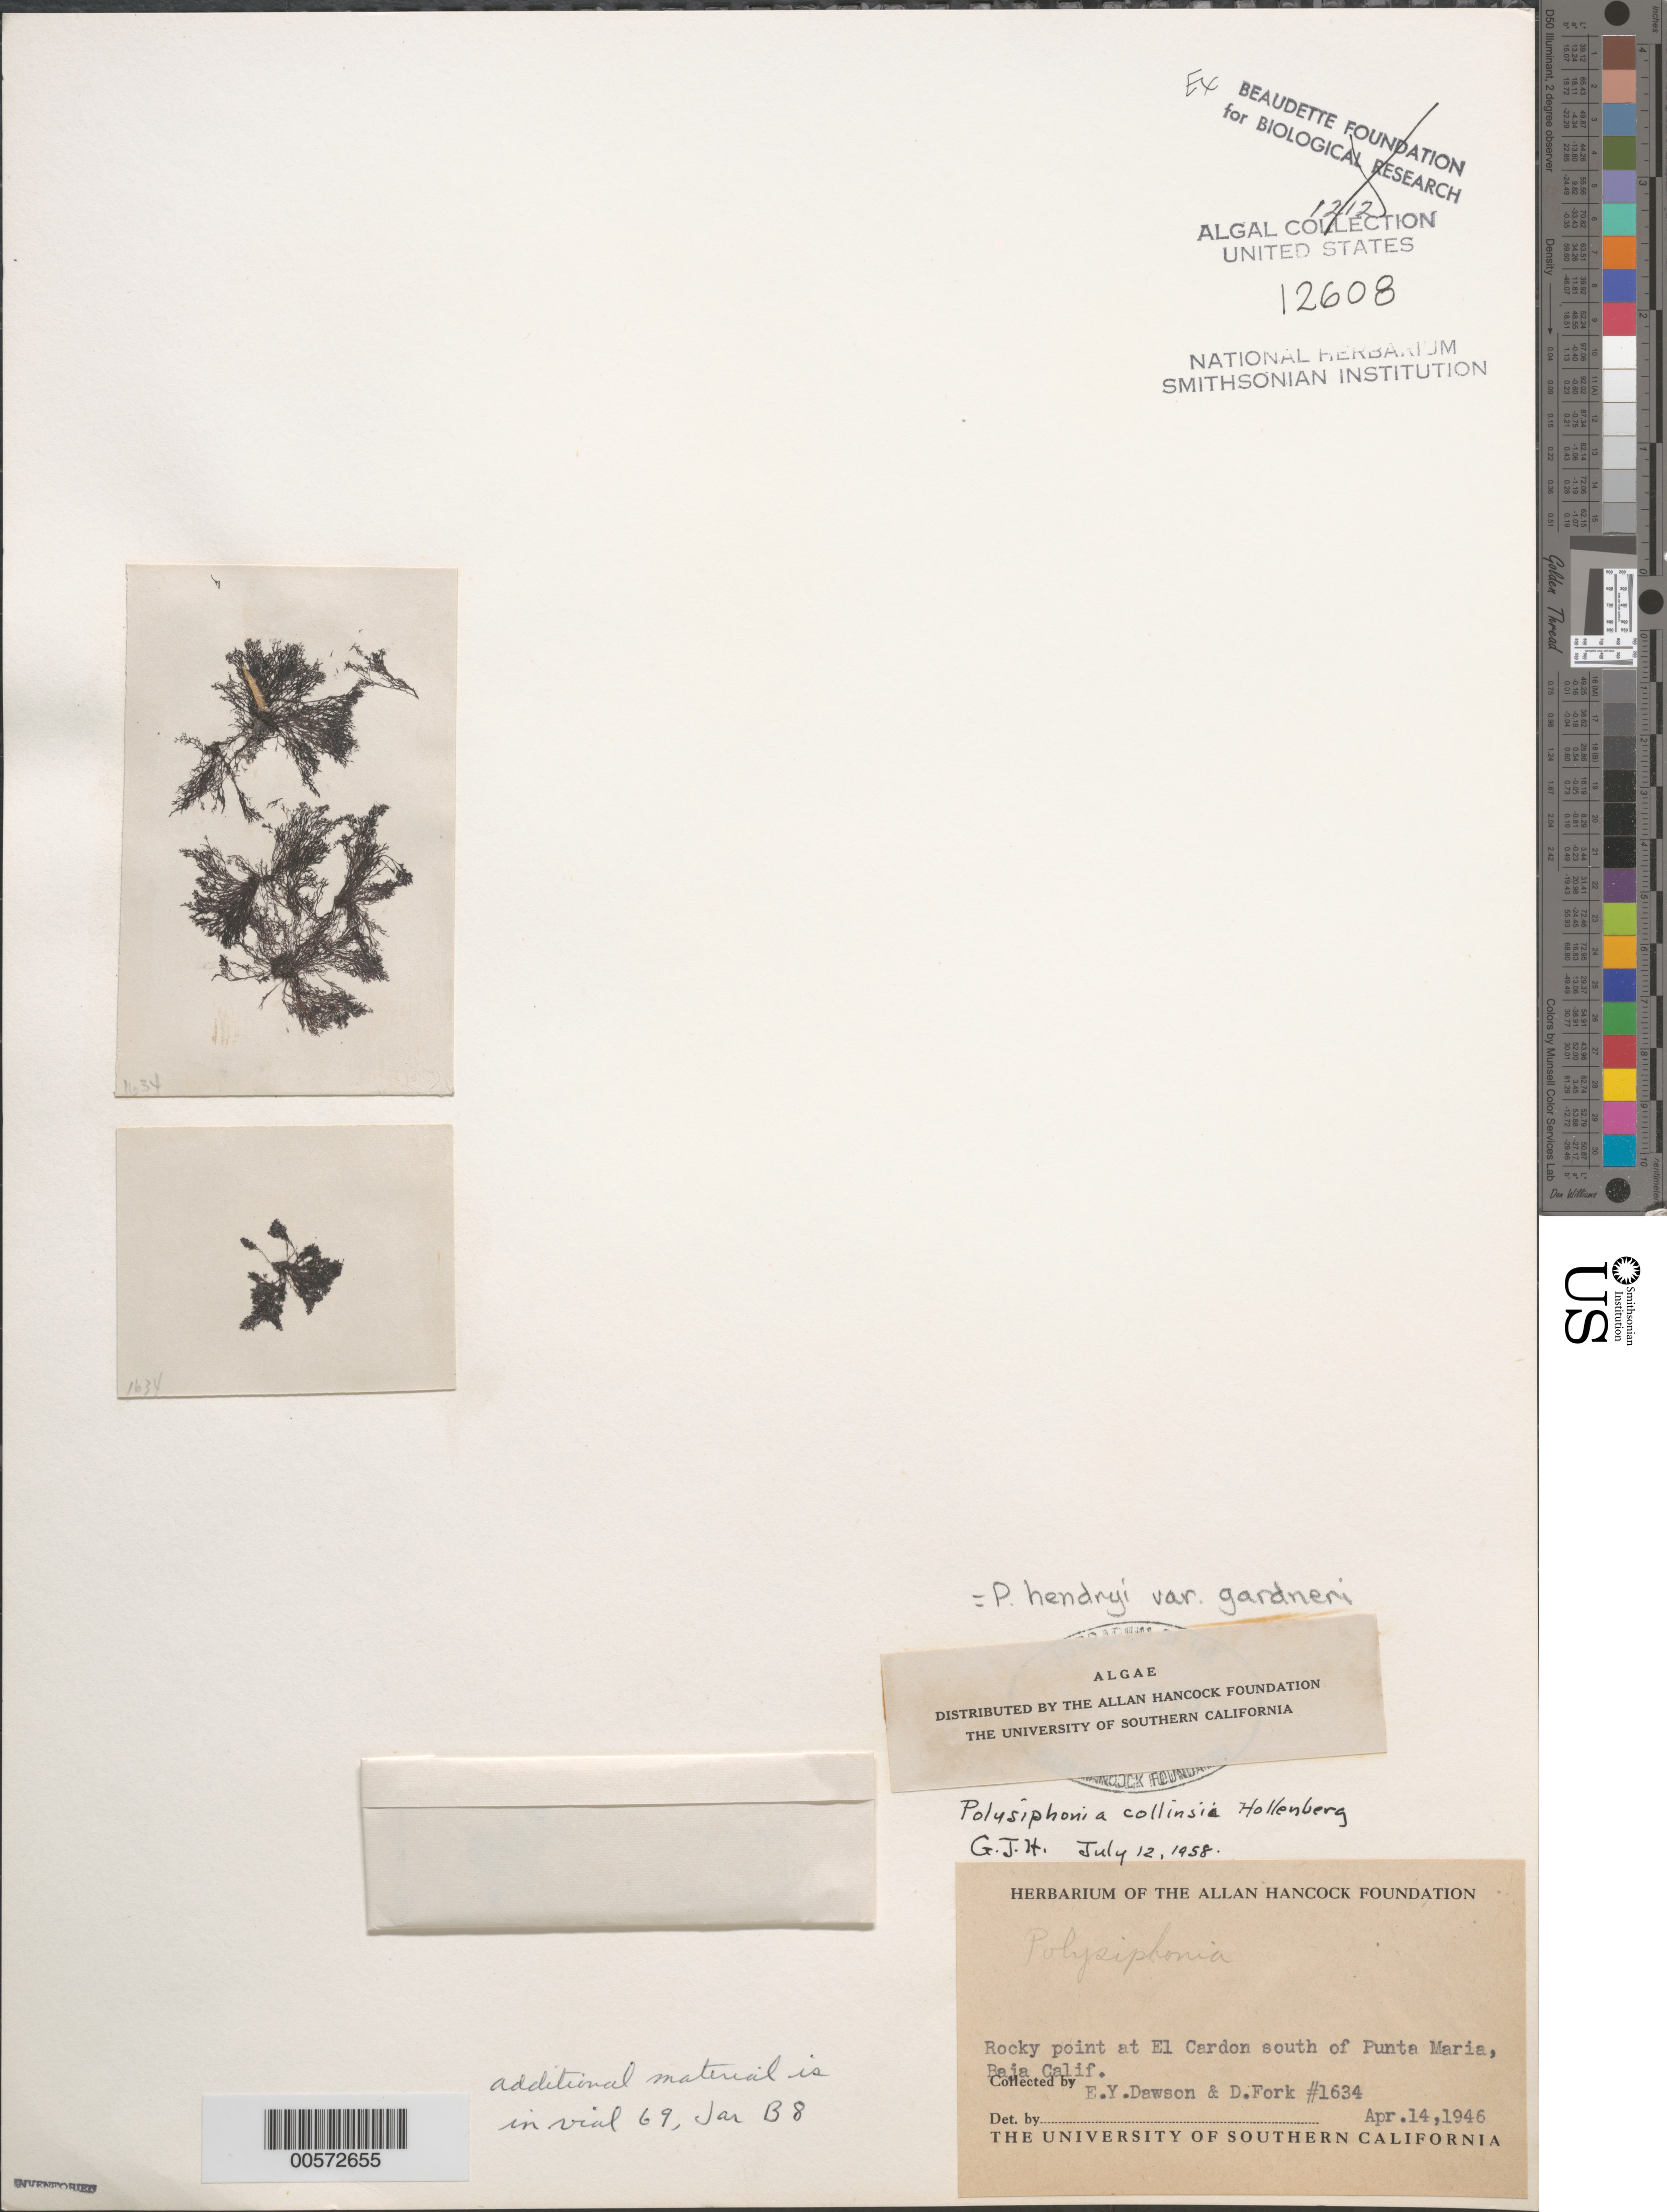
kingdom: Plantae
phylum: Rhodophyta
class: Florideophyceae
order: Ceramiales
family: Rhodomelaceae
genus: Polysiphonia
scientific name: Polysiphonia hendryi var. gardneri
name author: (Kylin) Hollenb.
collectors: E. Y. Dawson & D. Fork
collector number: EYD 1634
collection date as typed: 14 Apr 1946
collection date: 1946-04-14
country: Mexico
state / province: Baja California Norte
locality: El Cardon, south of Punta Maria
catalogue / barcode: US 12608